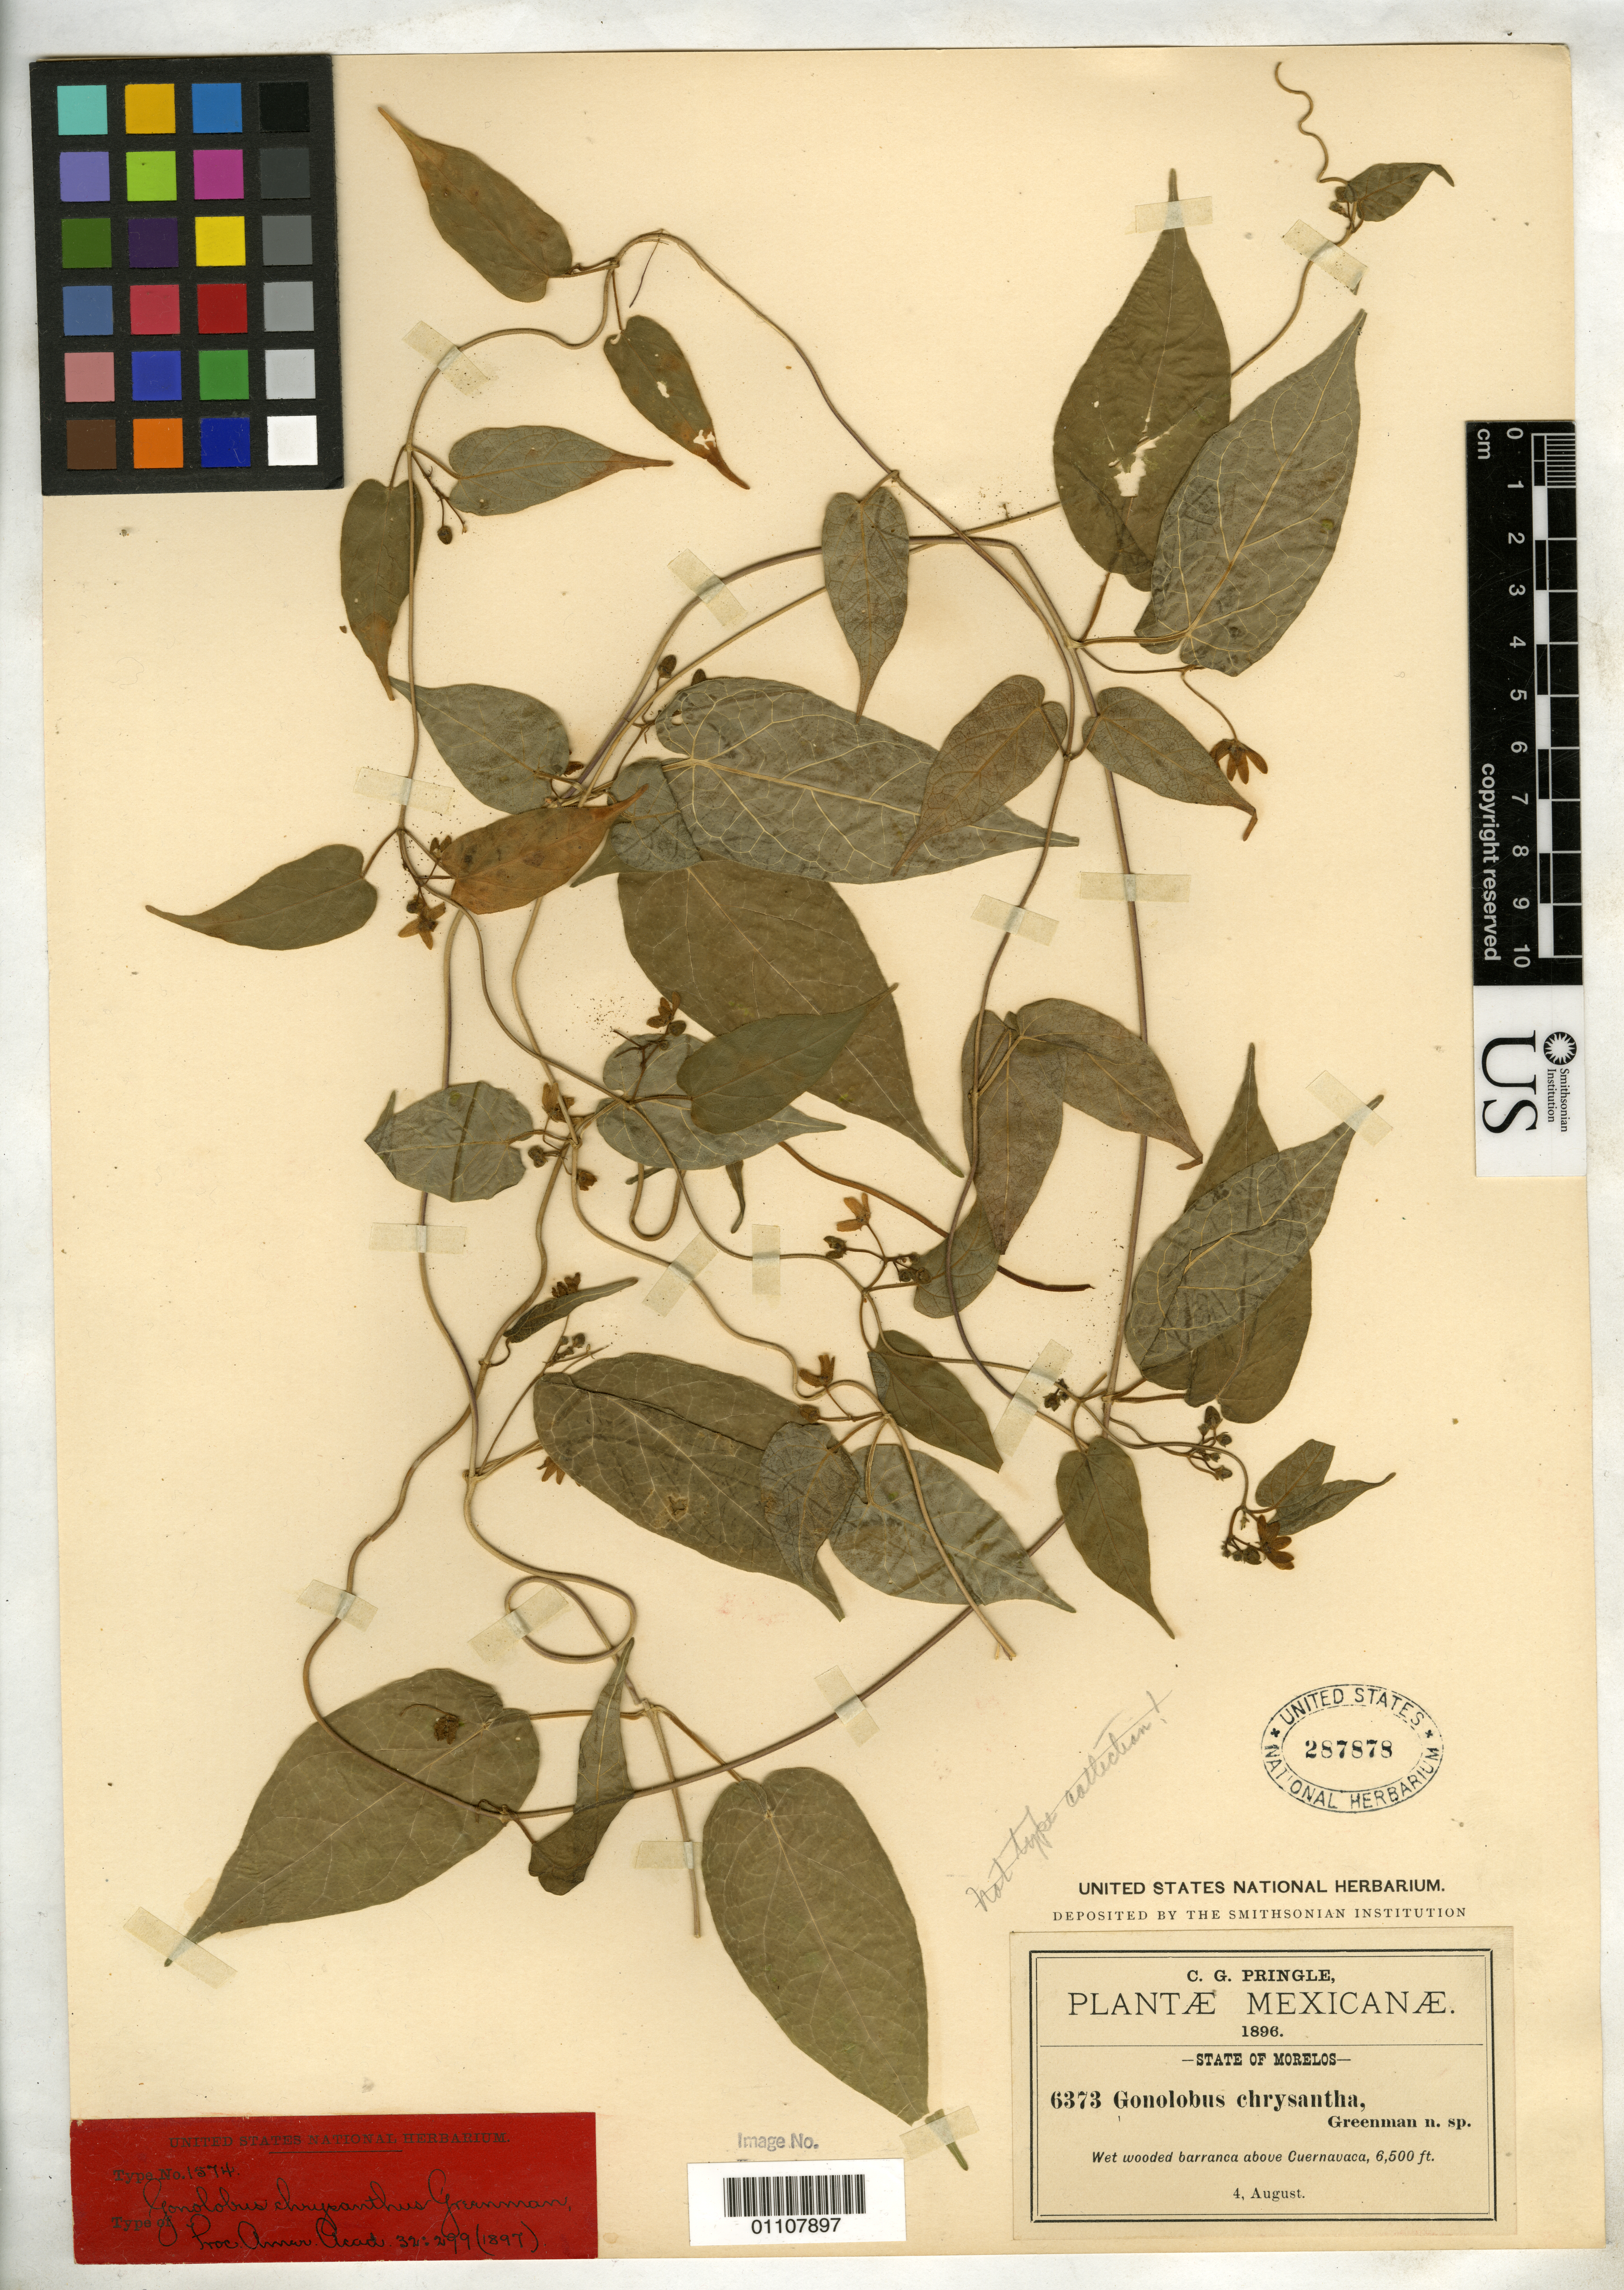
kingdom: Plantae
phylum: Tracheophyta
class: Magnoliopsida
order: Gentianales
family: Apocynaceae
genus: Gonolobus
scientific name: Gonolobus chrysanthus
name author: Greenm.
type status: Syntype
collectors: C. G. Pringle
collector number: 6373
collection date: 1896-08-04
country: Mexico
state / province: Morelos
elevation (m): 1981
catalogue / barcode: US 287878